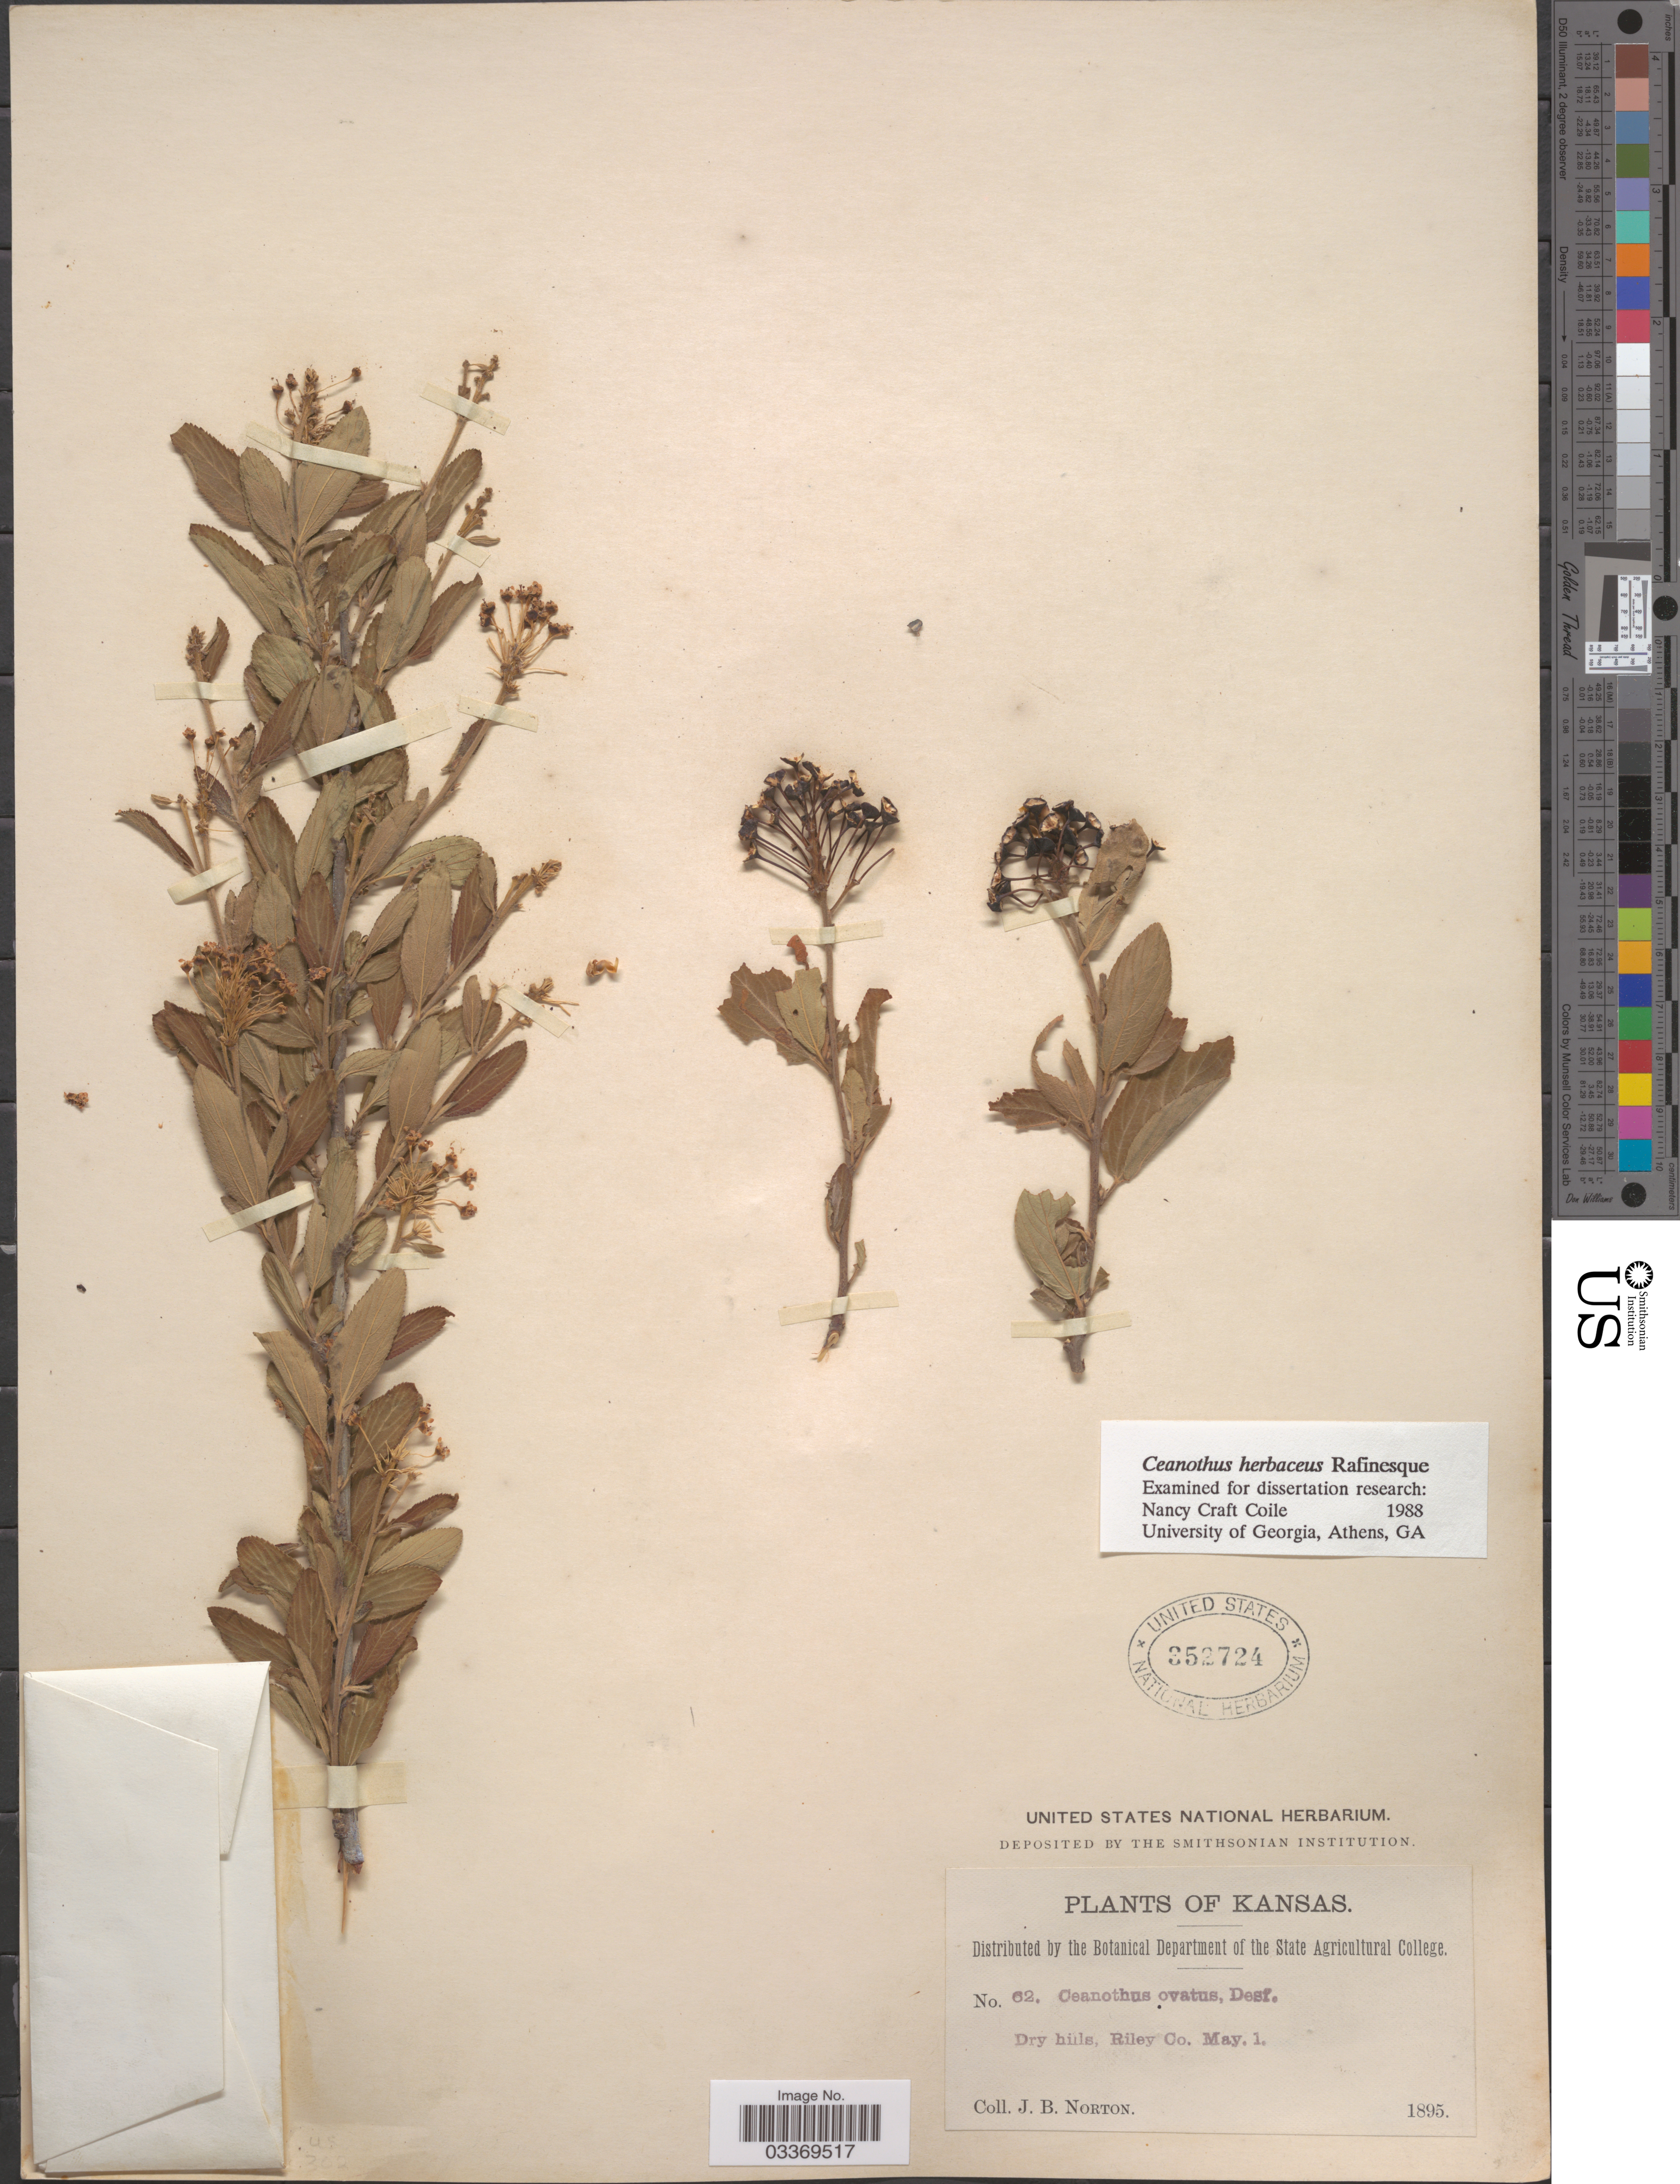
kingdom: Plantae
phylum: Tracheophyta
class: Magnoliopsida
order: Rosales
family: Rhamnaceae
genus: Ceanothus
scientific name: Ceanothus ovatus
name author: Desf.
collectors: J. B. Norton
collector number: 62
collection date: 1895-05-01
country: United States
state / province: Kansas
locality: Riley Co.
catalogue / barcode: US 352724